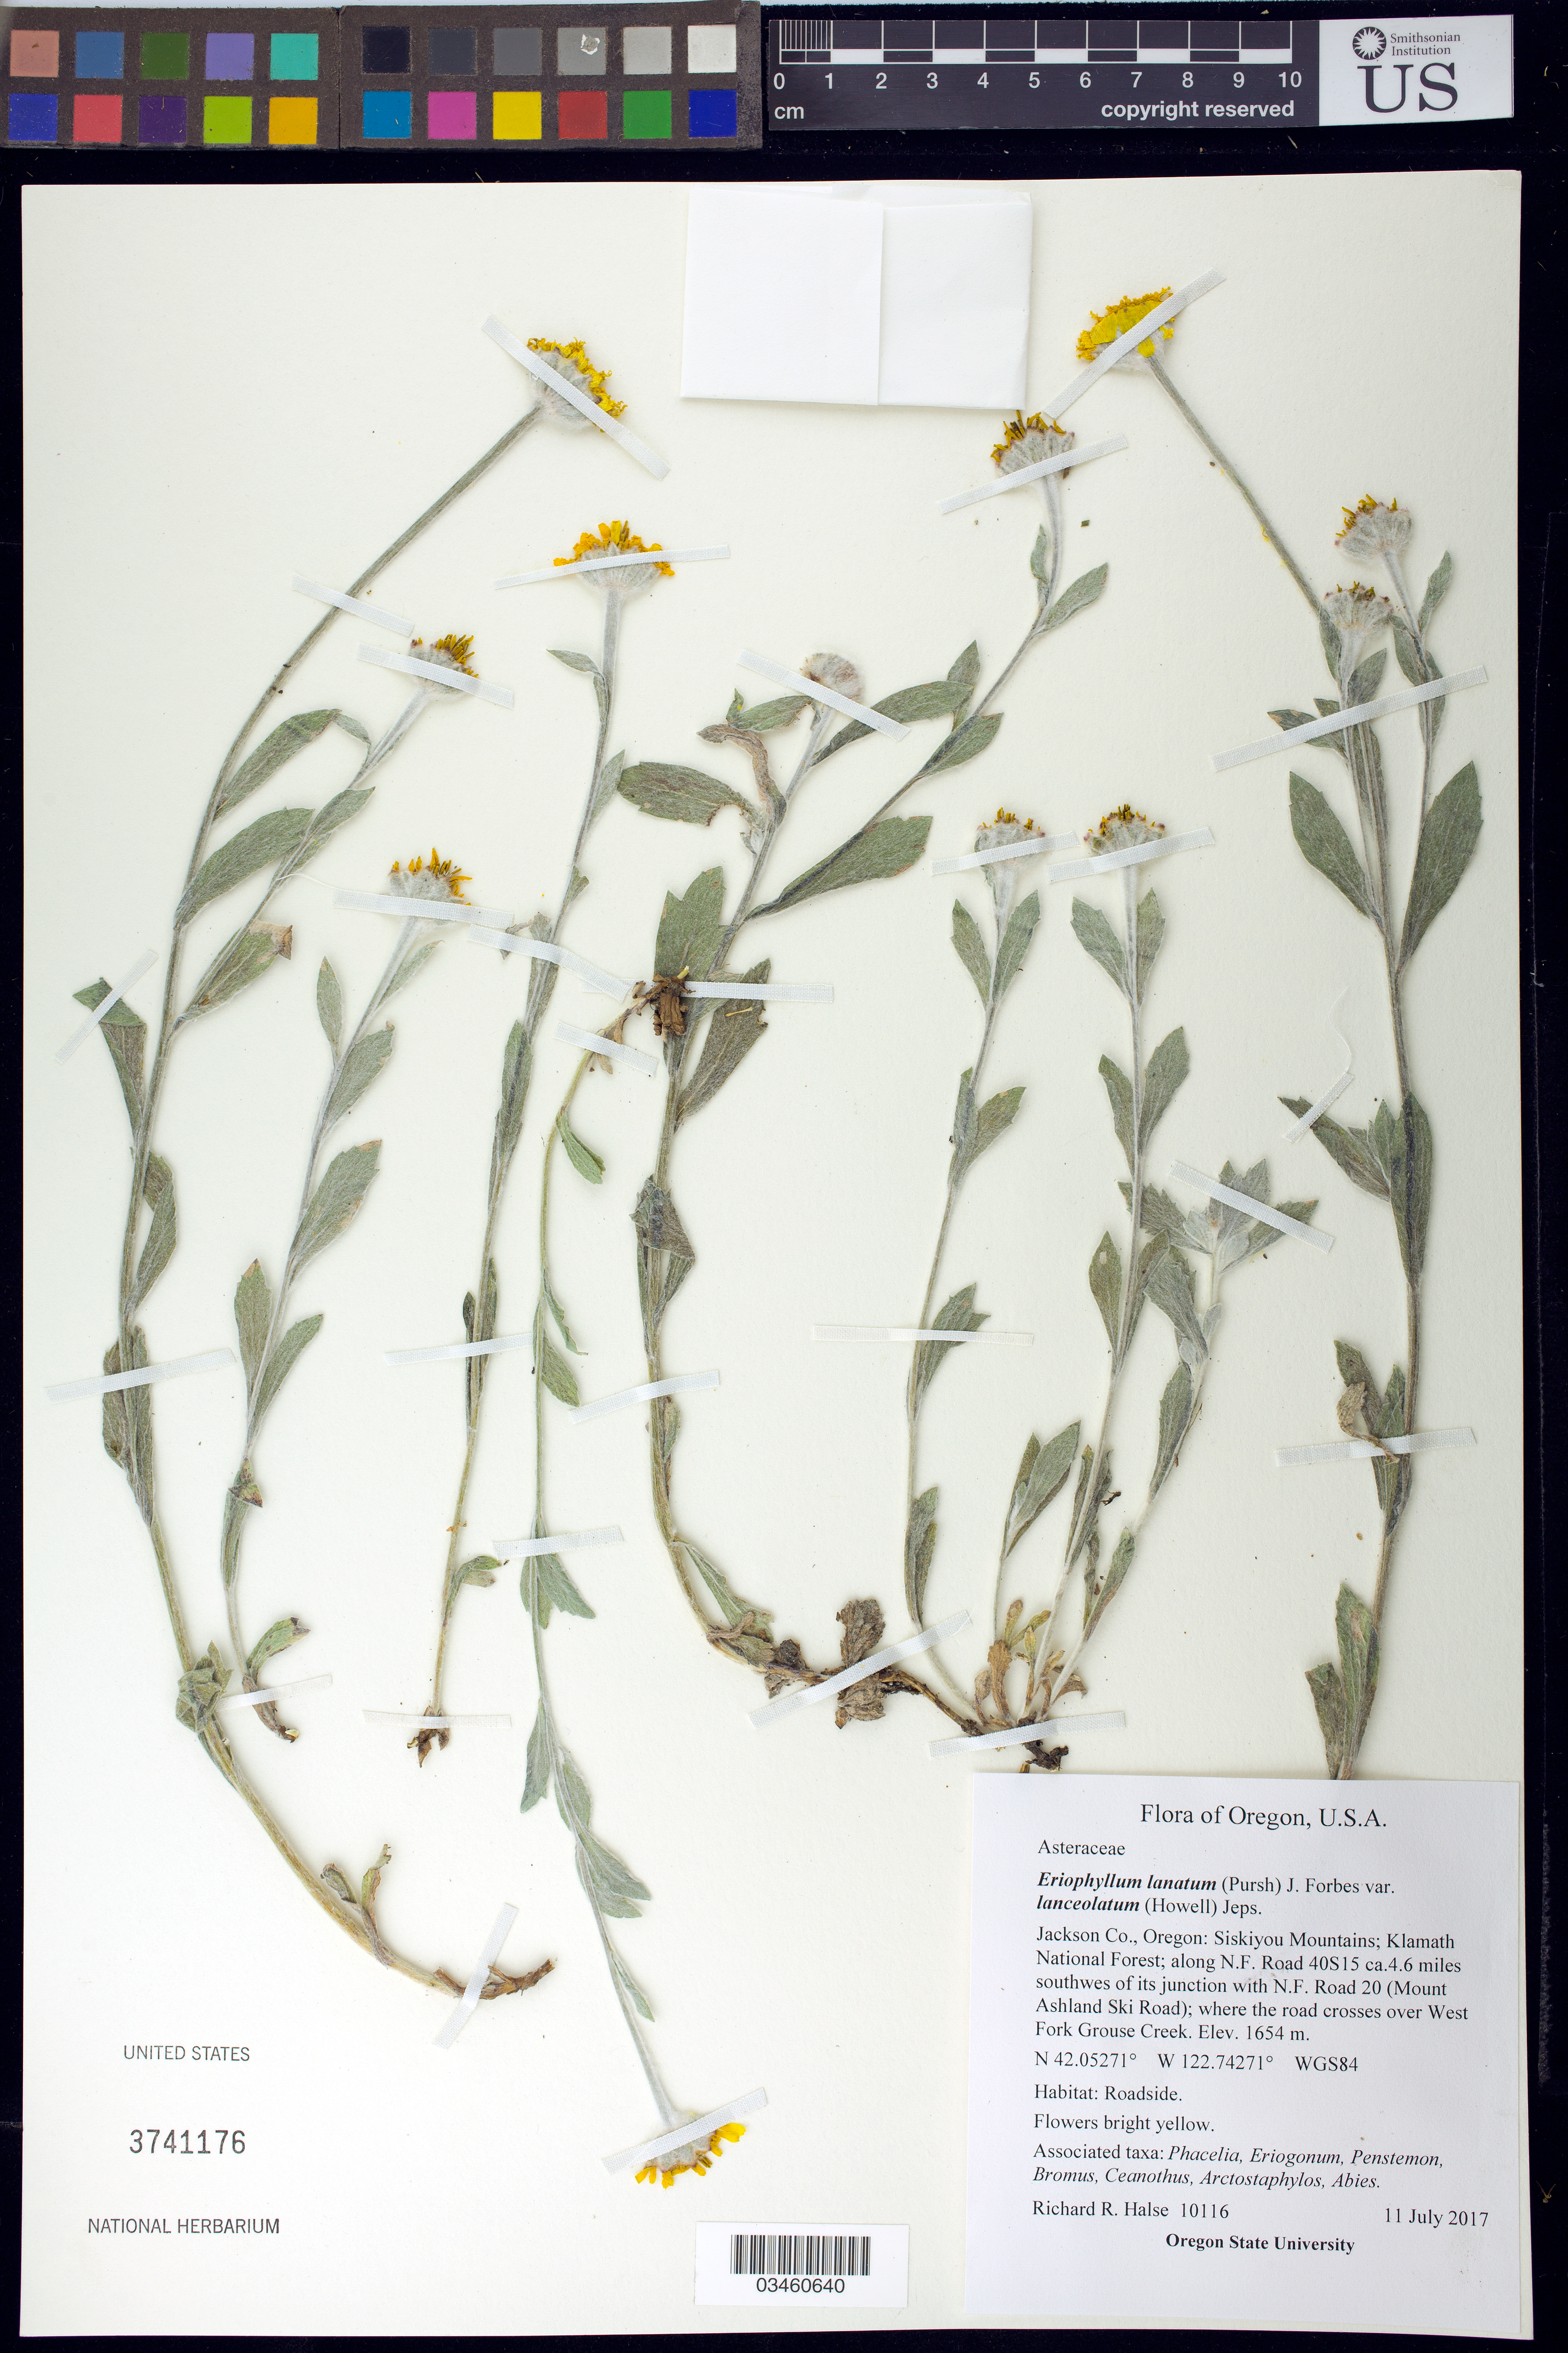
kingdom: Plantae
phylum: Tracheophyta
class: Magnoliopsida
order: Asterales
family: Asteraceae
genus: Eriophyllum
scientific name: Eriophyllum lanatum var. lanceolatum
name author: (Howell) Jeps.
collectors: R. Halse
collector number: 10116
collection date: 2017-07-11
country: United States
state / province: Oregon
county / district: Jackson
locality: Jackson Co., Oregon: Siskiyou Mountains; Klamath National Forest;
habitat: Roadside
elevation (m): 1654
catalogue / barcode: US 3741176